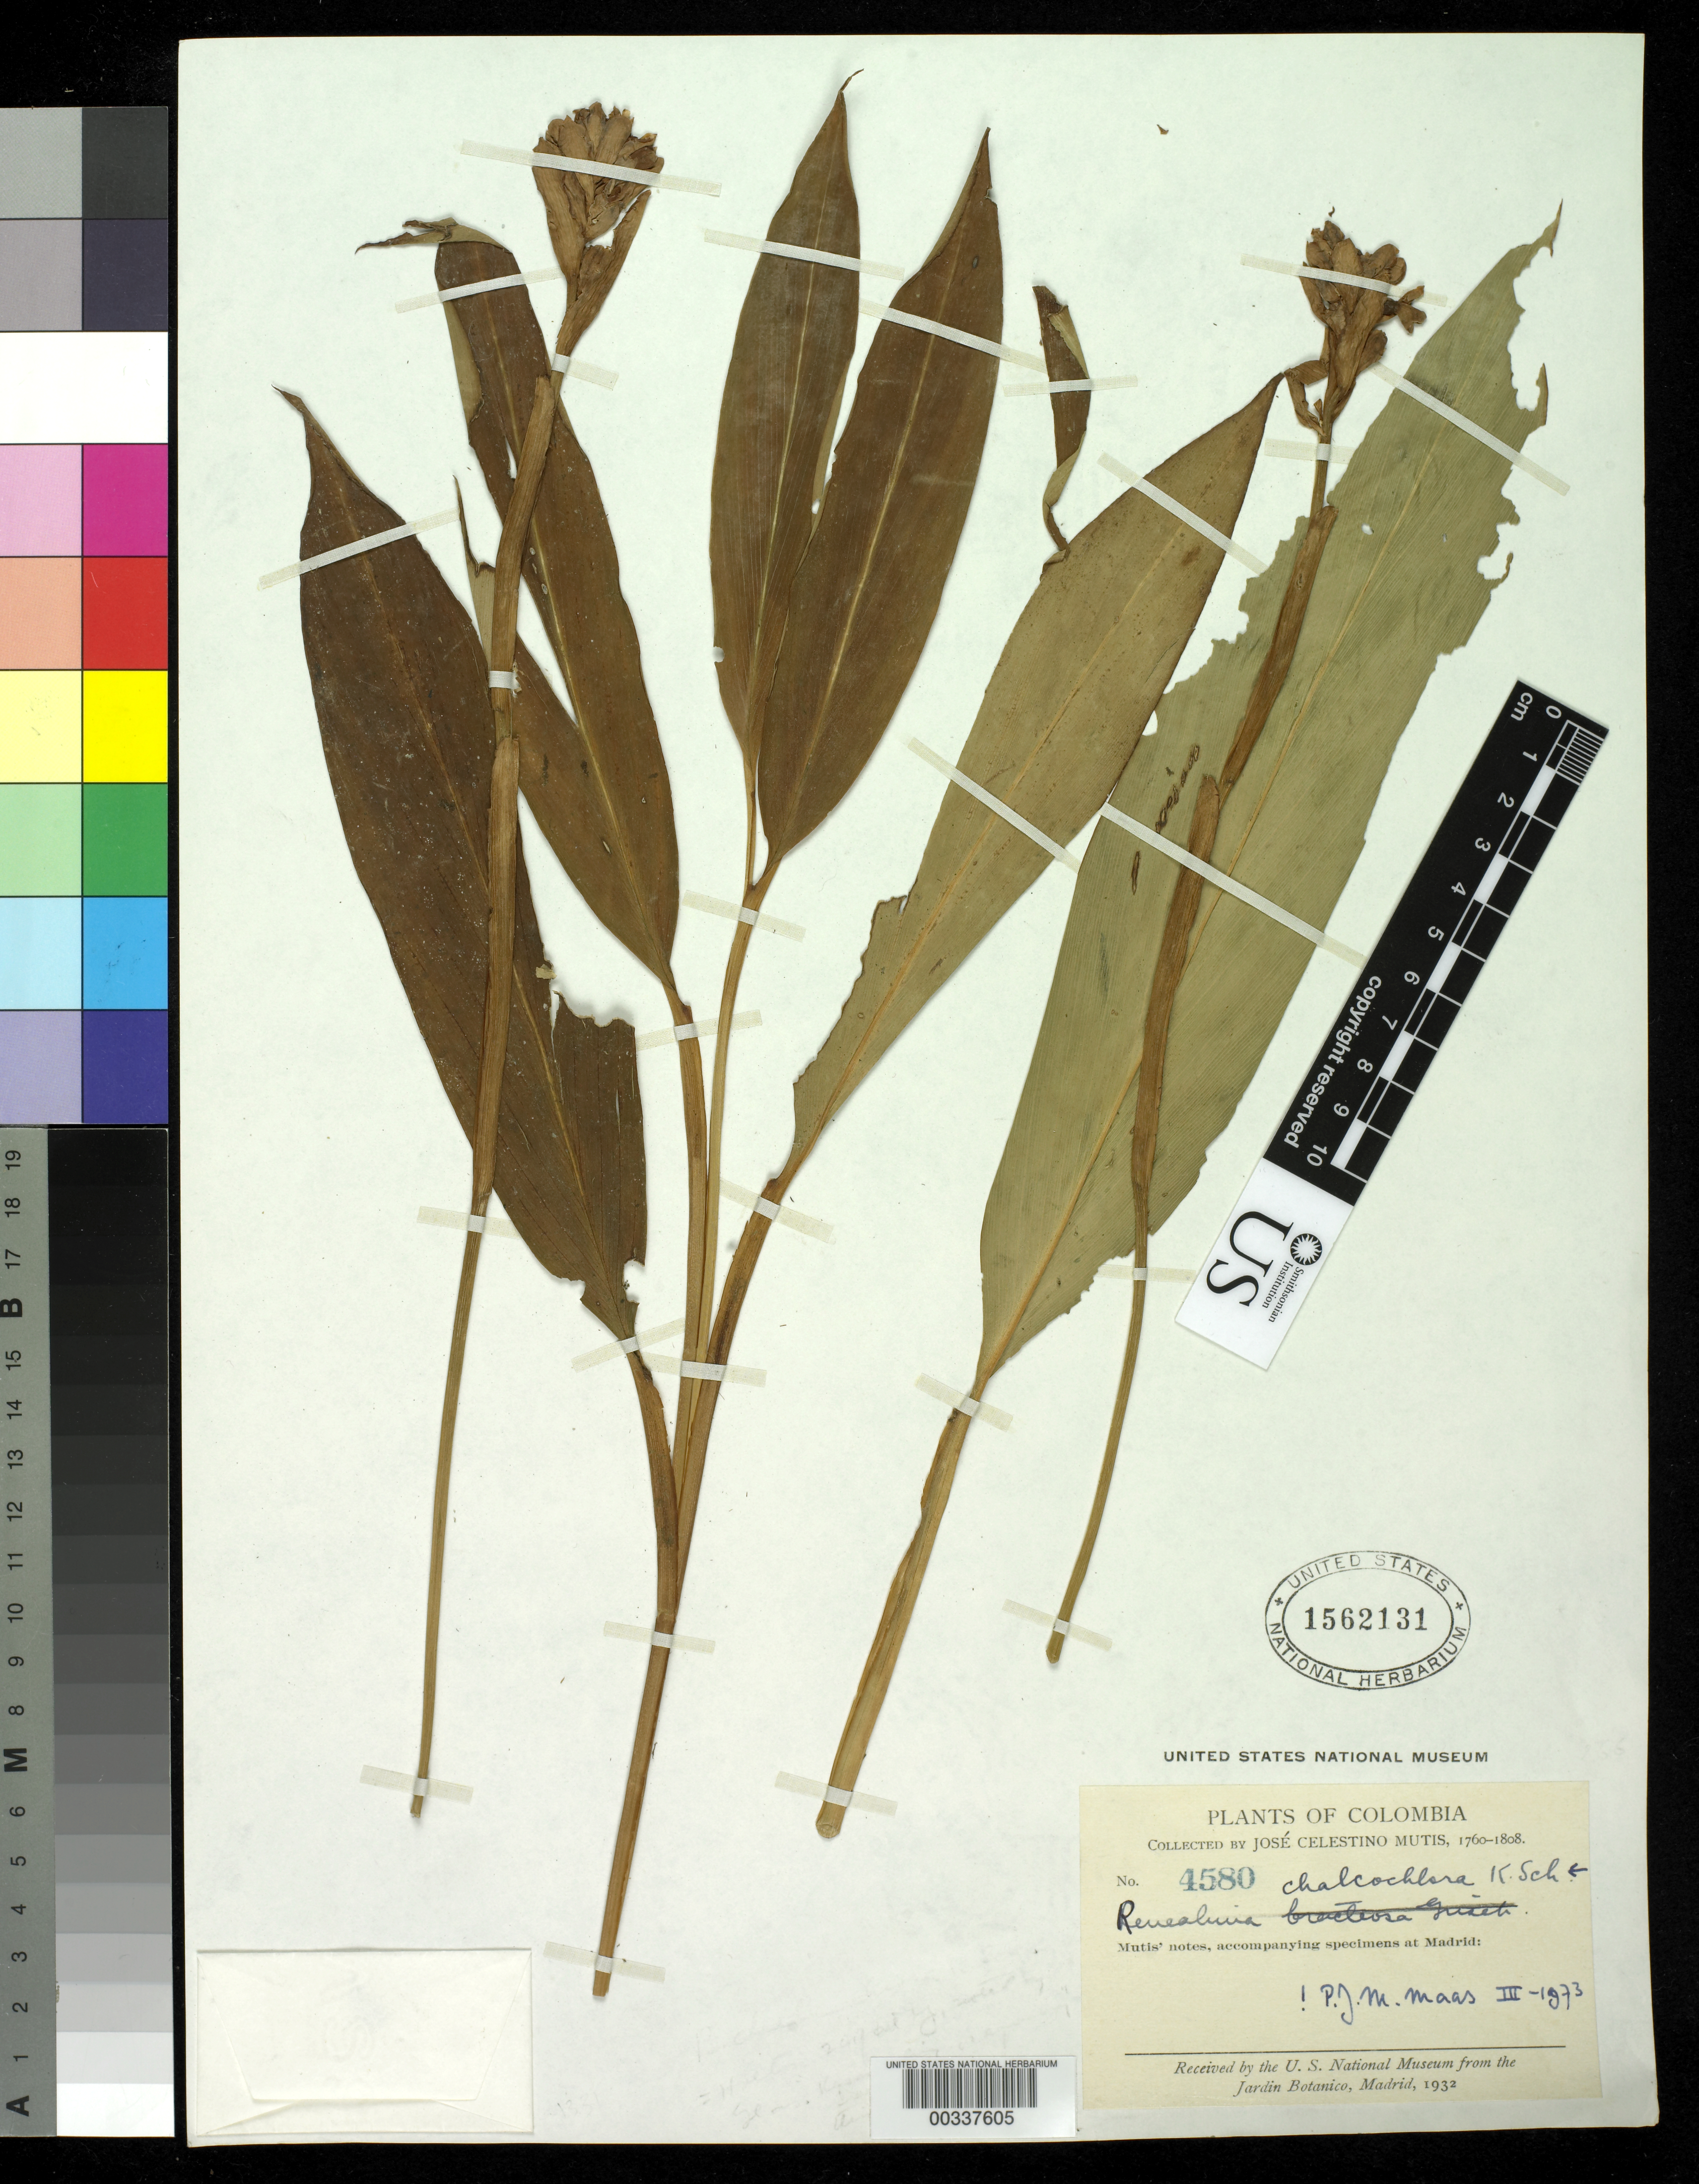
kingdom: Plantae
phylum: Tracheophyta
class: Liliopsida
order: Zingiberales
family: Zingiberaceae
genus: Renealmia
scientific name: Renealmia chalcochlora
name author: K. Schum.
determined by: Maas, Paul J. M.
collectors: J. C. B. Mutis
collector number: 4580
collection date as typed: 1760 to -- -- 1808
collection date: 1760/1808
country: Colombia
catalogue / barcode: US 1562131